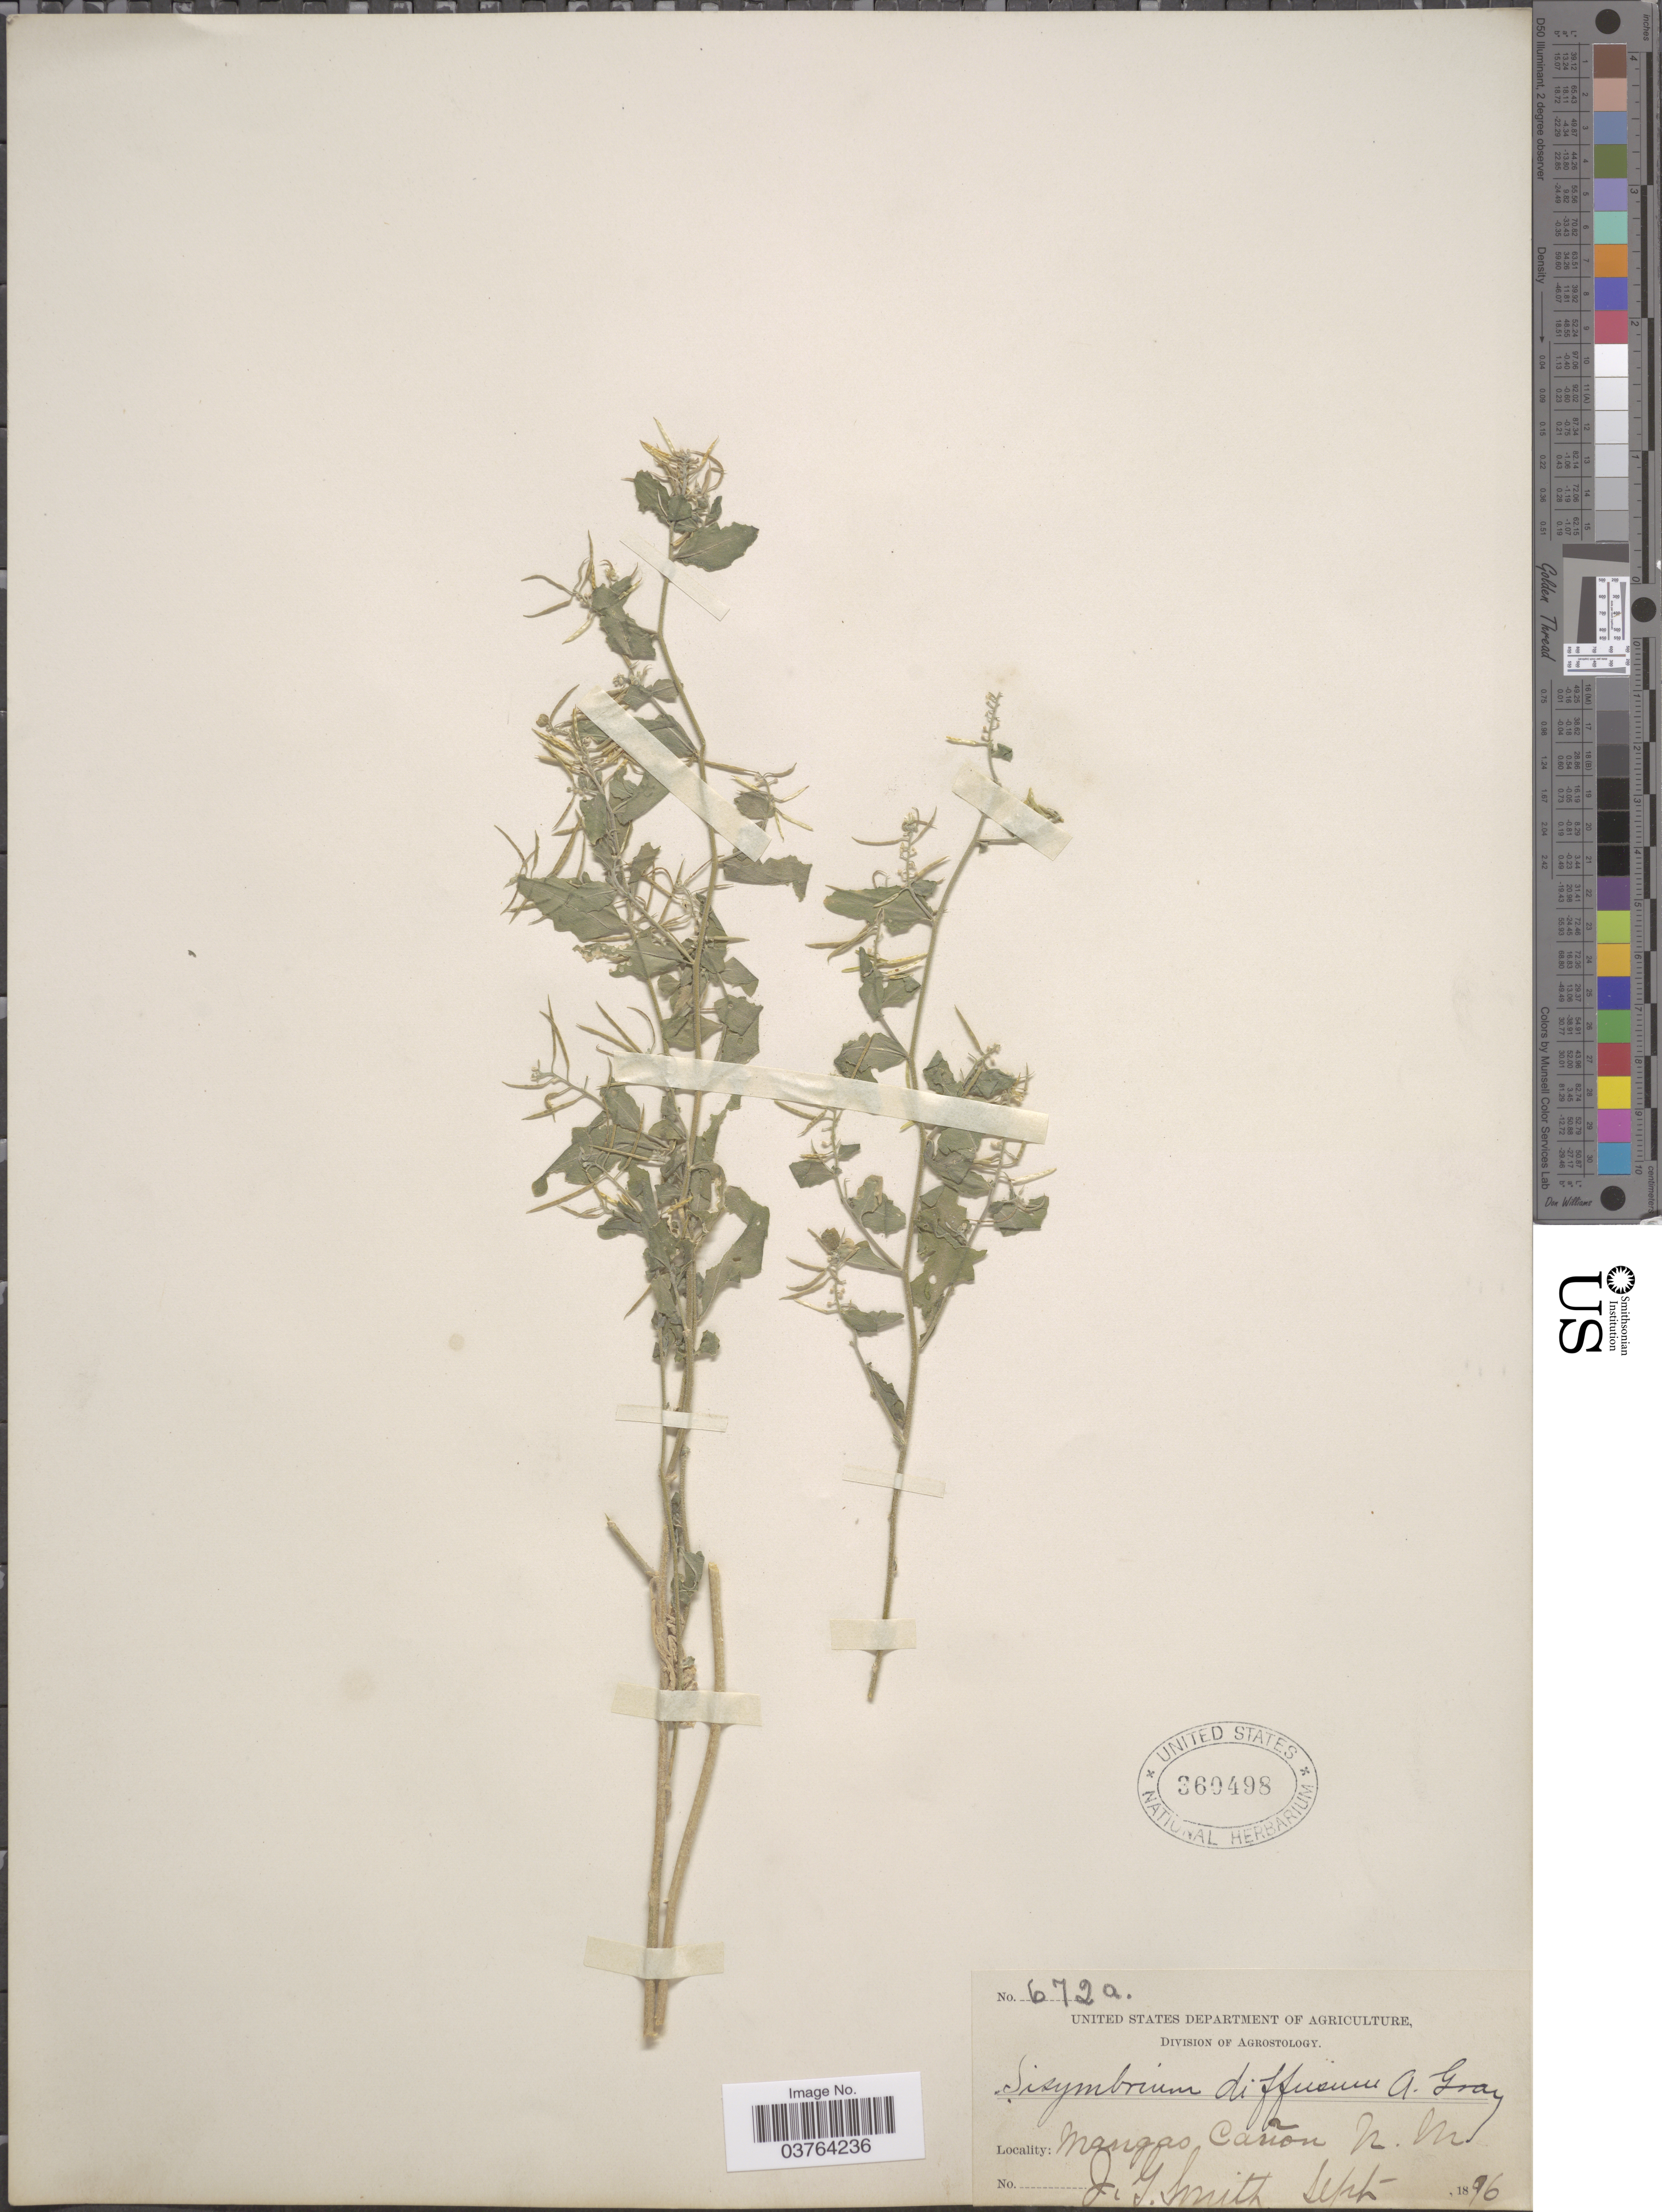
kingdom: Plantae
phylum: Tracheophyta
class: Magnoliopsida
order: Brassicales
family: Brassicaceae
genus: Halimolobos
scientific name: Halimolobos diffusa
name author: (A. Gray) O.E. Schulz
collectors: J. G. Smith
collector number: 672a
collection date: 1896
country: United States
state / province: New Mexico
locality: Mangas Cañon.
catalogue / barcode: US 360498